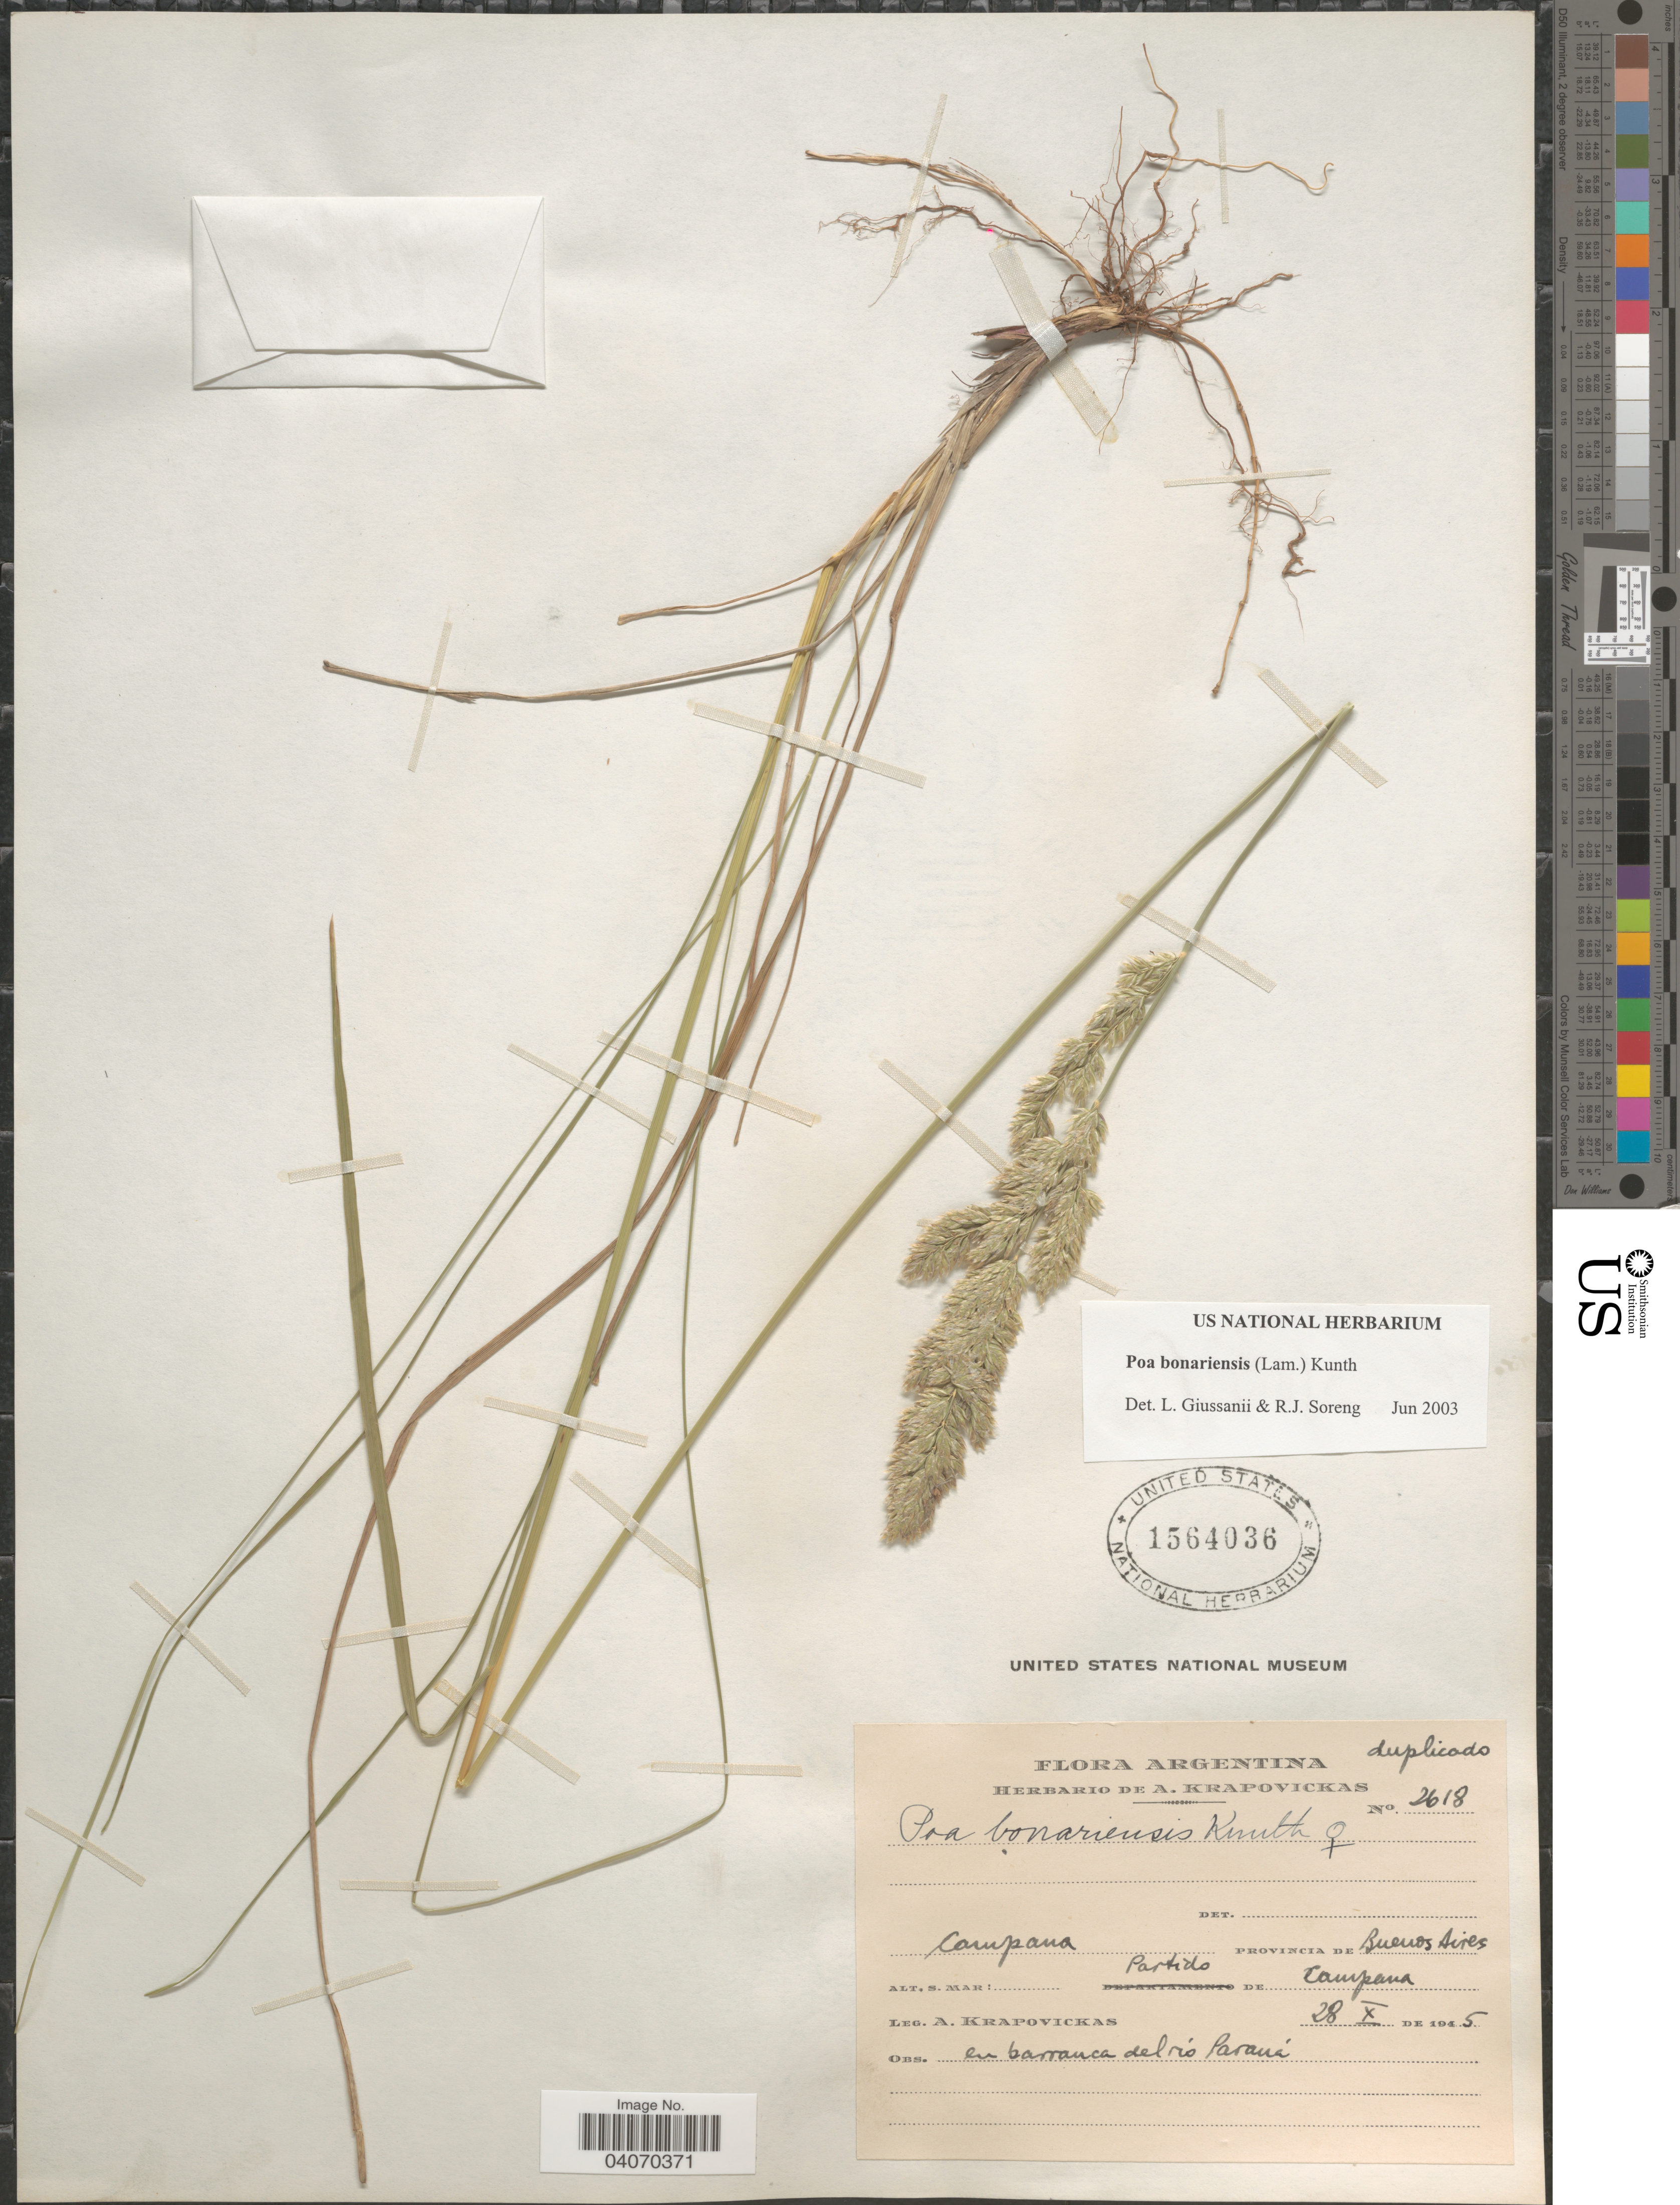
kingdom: Plantae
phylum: Tracheophyta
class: Liliopsida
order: Poales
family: Poaceae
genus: Poa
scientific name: Poa bonariensis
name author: (Lam.) Kunth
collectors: A. Krapovickas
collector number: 2618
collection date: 1945-10-28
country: Argentina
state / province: Buenos Aires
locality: Campana. Partido de Campana.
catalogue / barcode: US 1564036